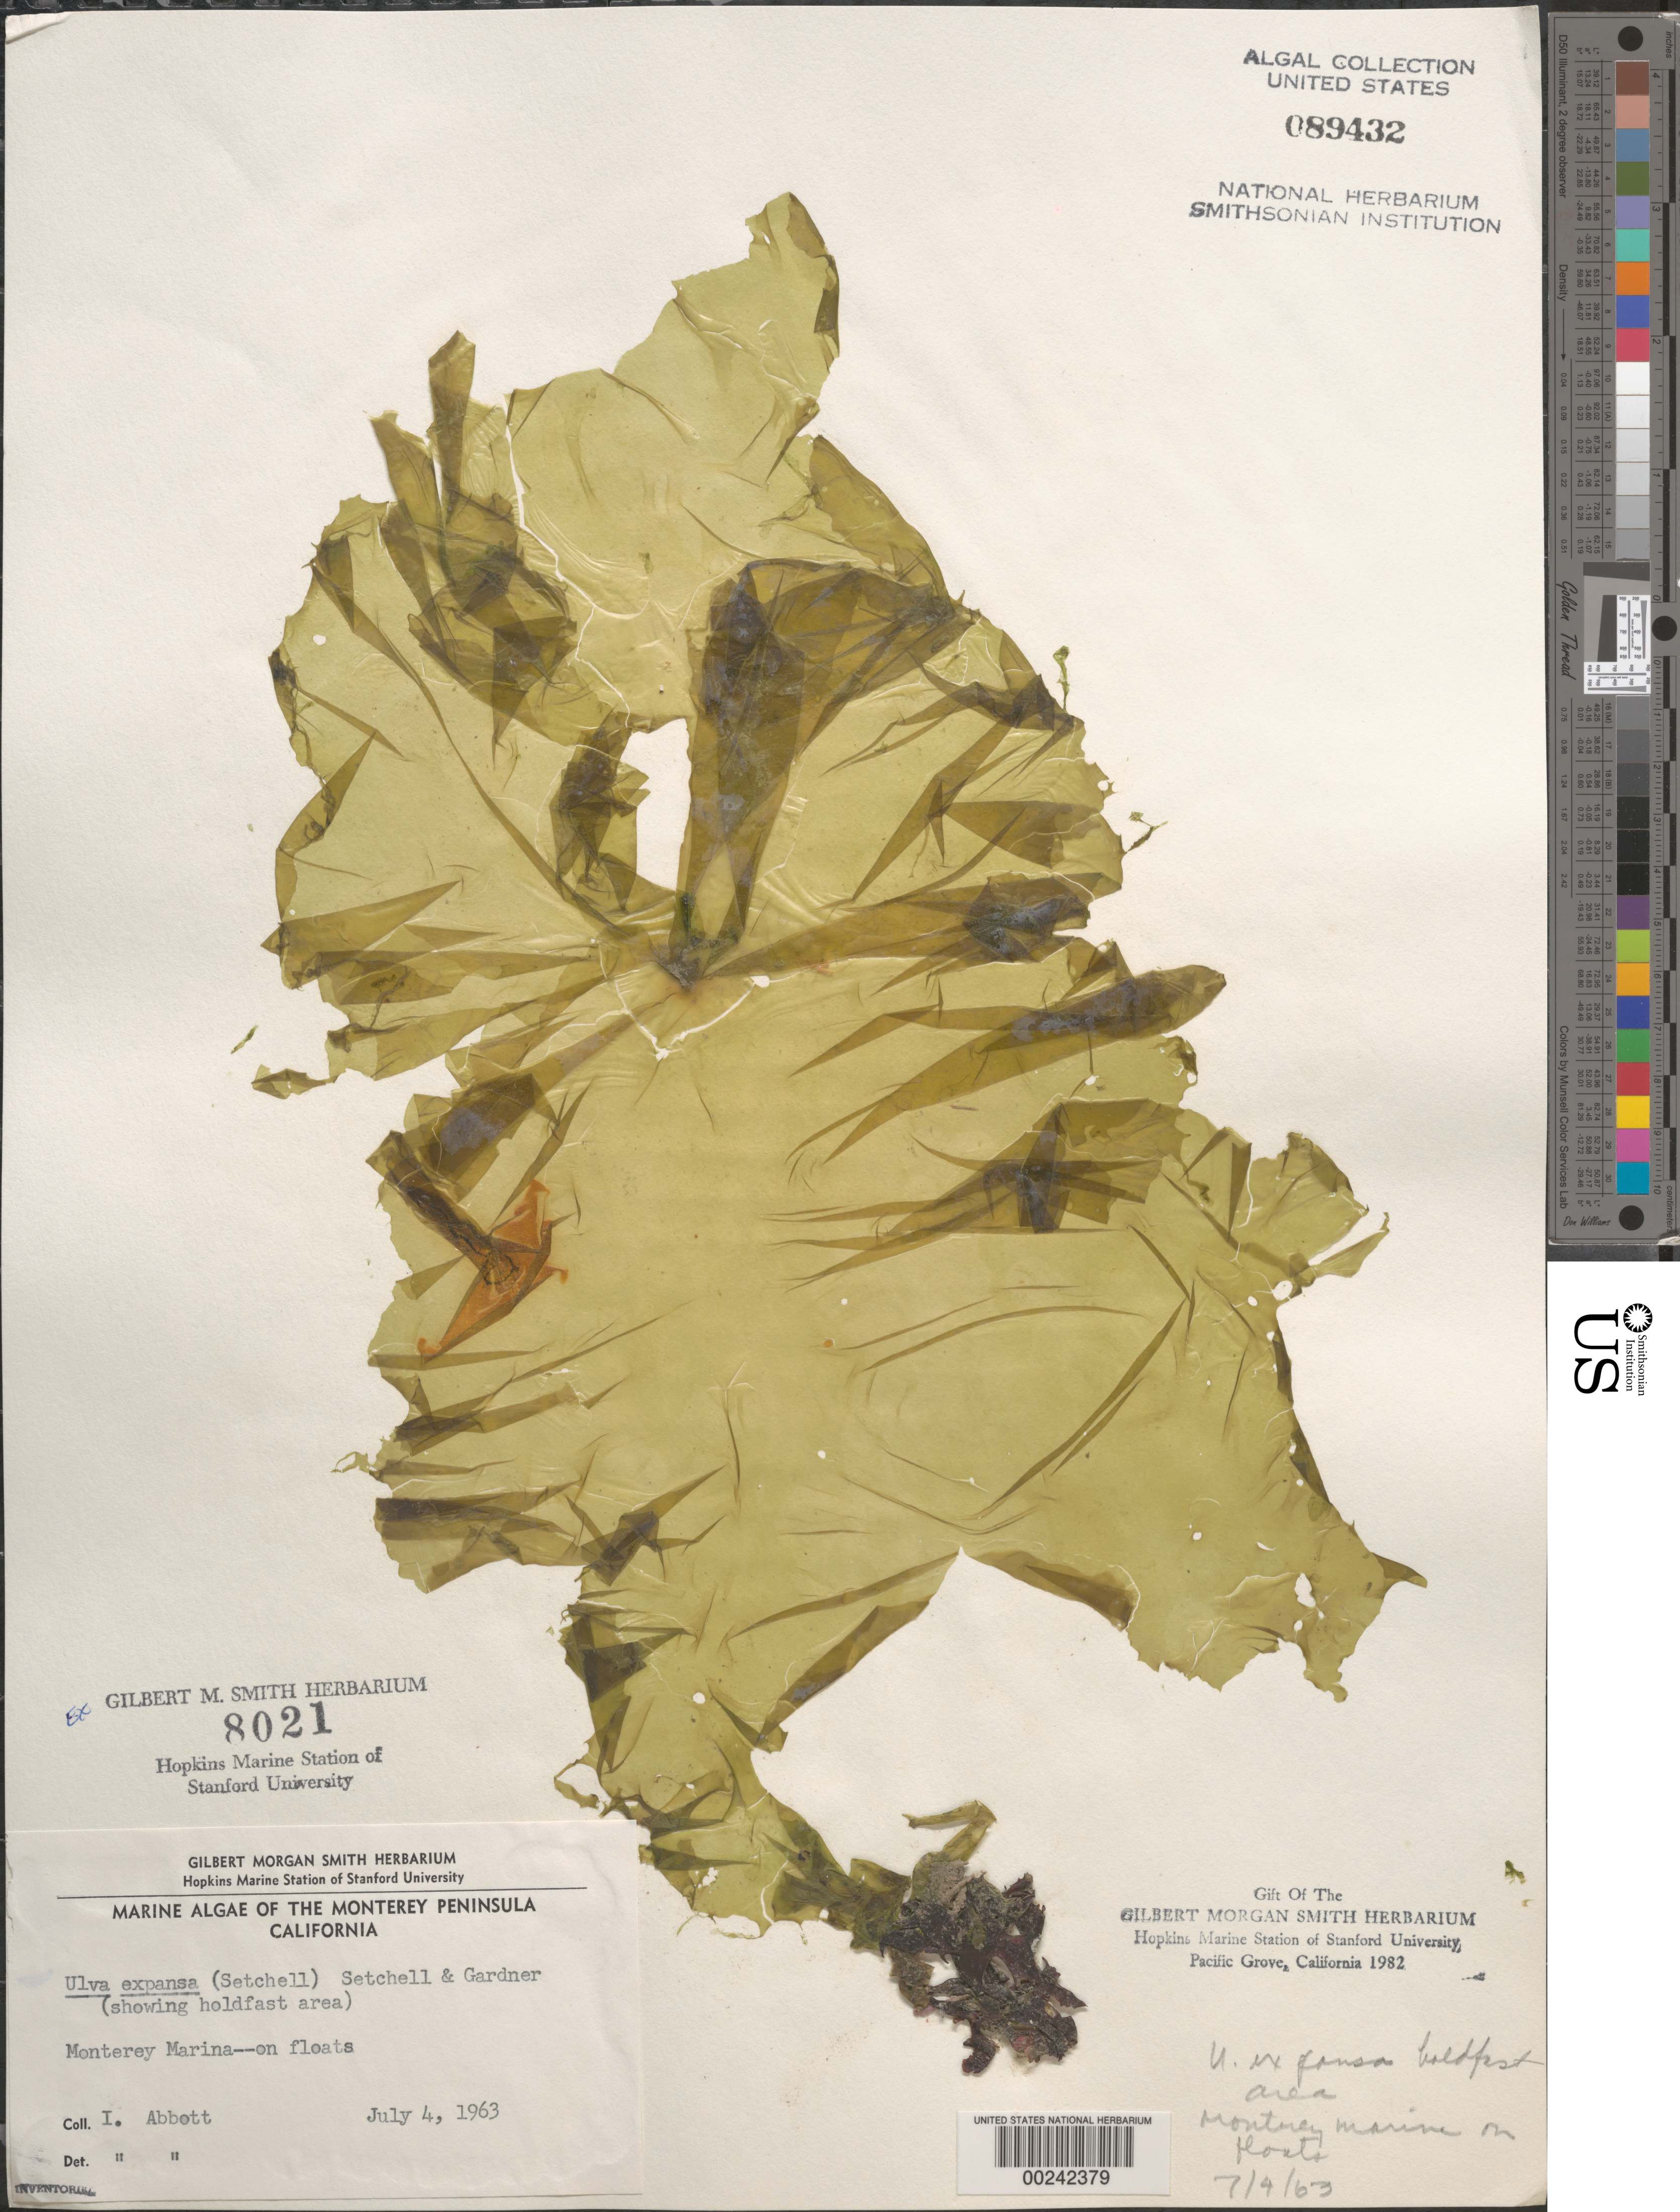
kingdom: Plantae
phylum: Chlorophyta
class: Ulvophyceae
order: Ulvales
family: Ulvaceae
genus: Ulva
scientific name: Ulva expansa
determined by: Abbott, Isabella A.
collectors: I. A. Abbott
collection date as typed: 04 Jul 1963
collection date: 1963-07-04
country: United States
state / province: California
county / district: Monterey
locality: Monterey Marina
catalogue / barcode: US 89432